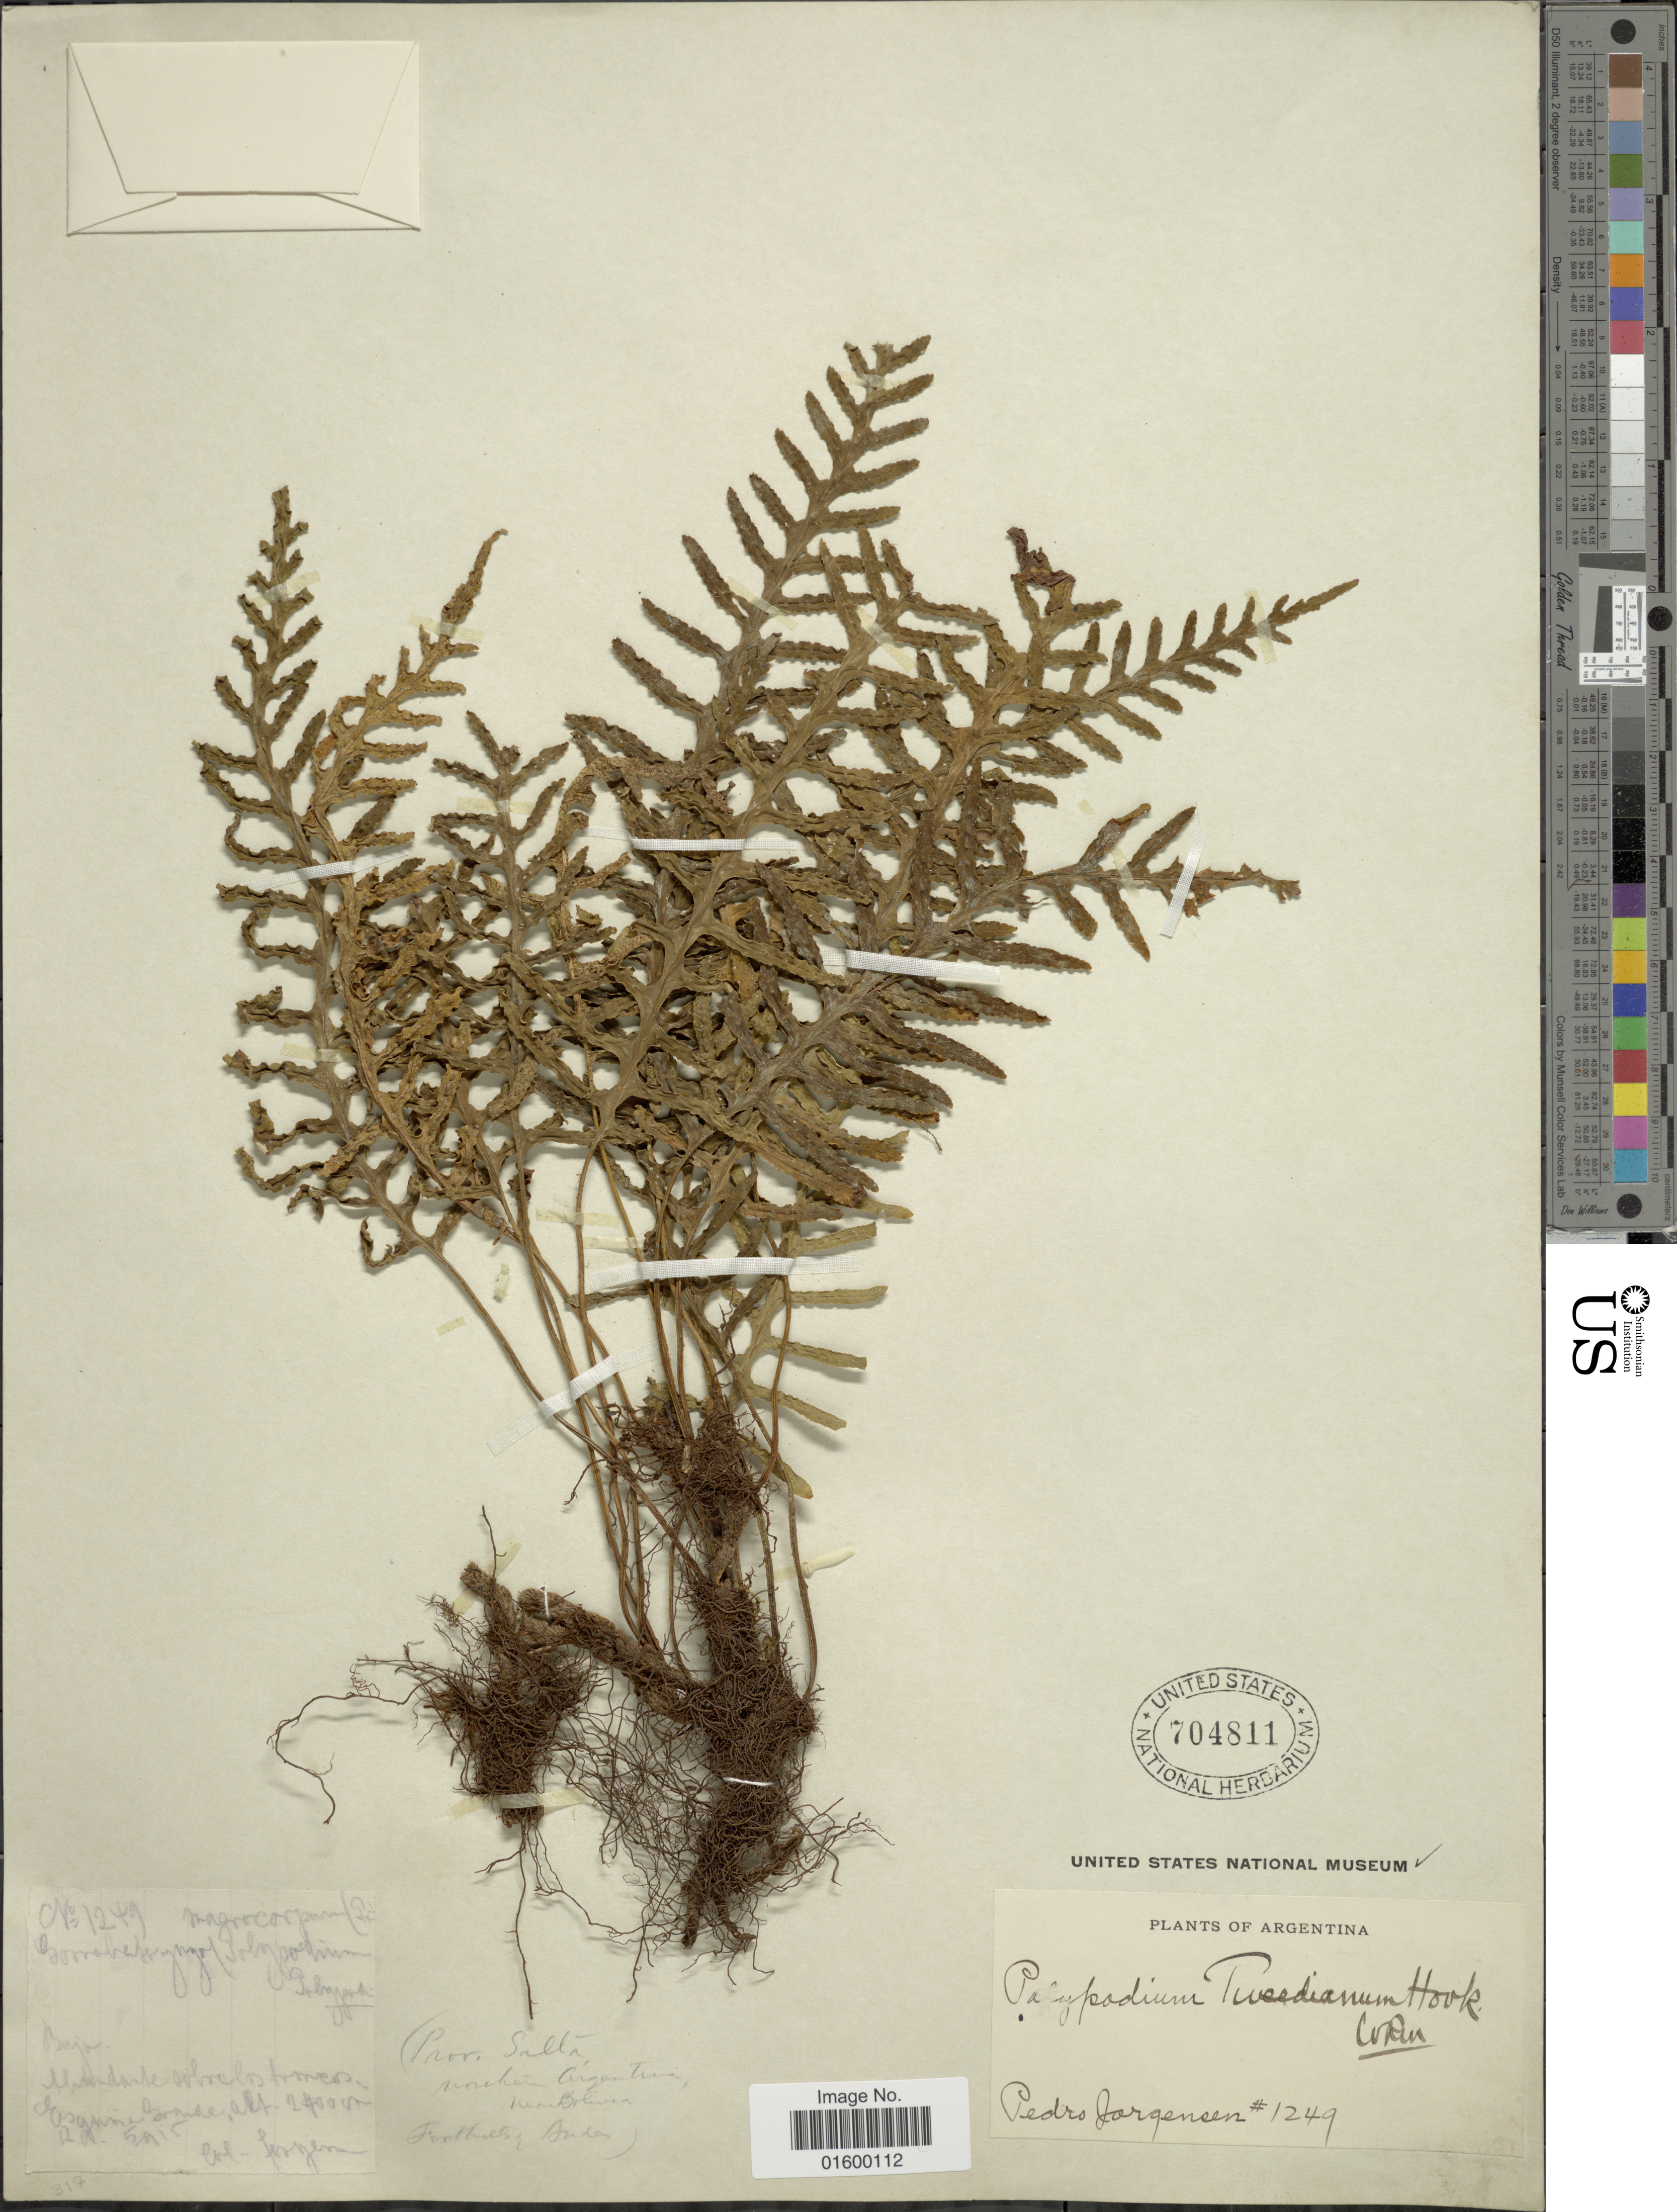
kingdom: Plantae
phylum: Tracheophyta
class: Polypodiopsida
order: Polypodiales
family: Polypodiaceae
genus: Pleopeltis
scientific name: Pleopeltis tweediana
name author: (Hook.) A.R. Sm.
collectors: P. Jörgensen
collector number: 1249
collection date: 1915-05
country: Argentina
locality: Esquina Grande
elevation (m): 2400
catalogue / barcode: US 704811